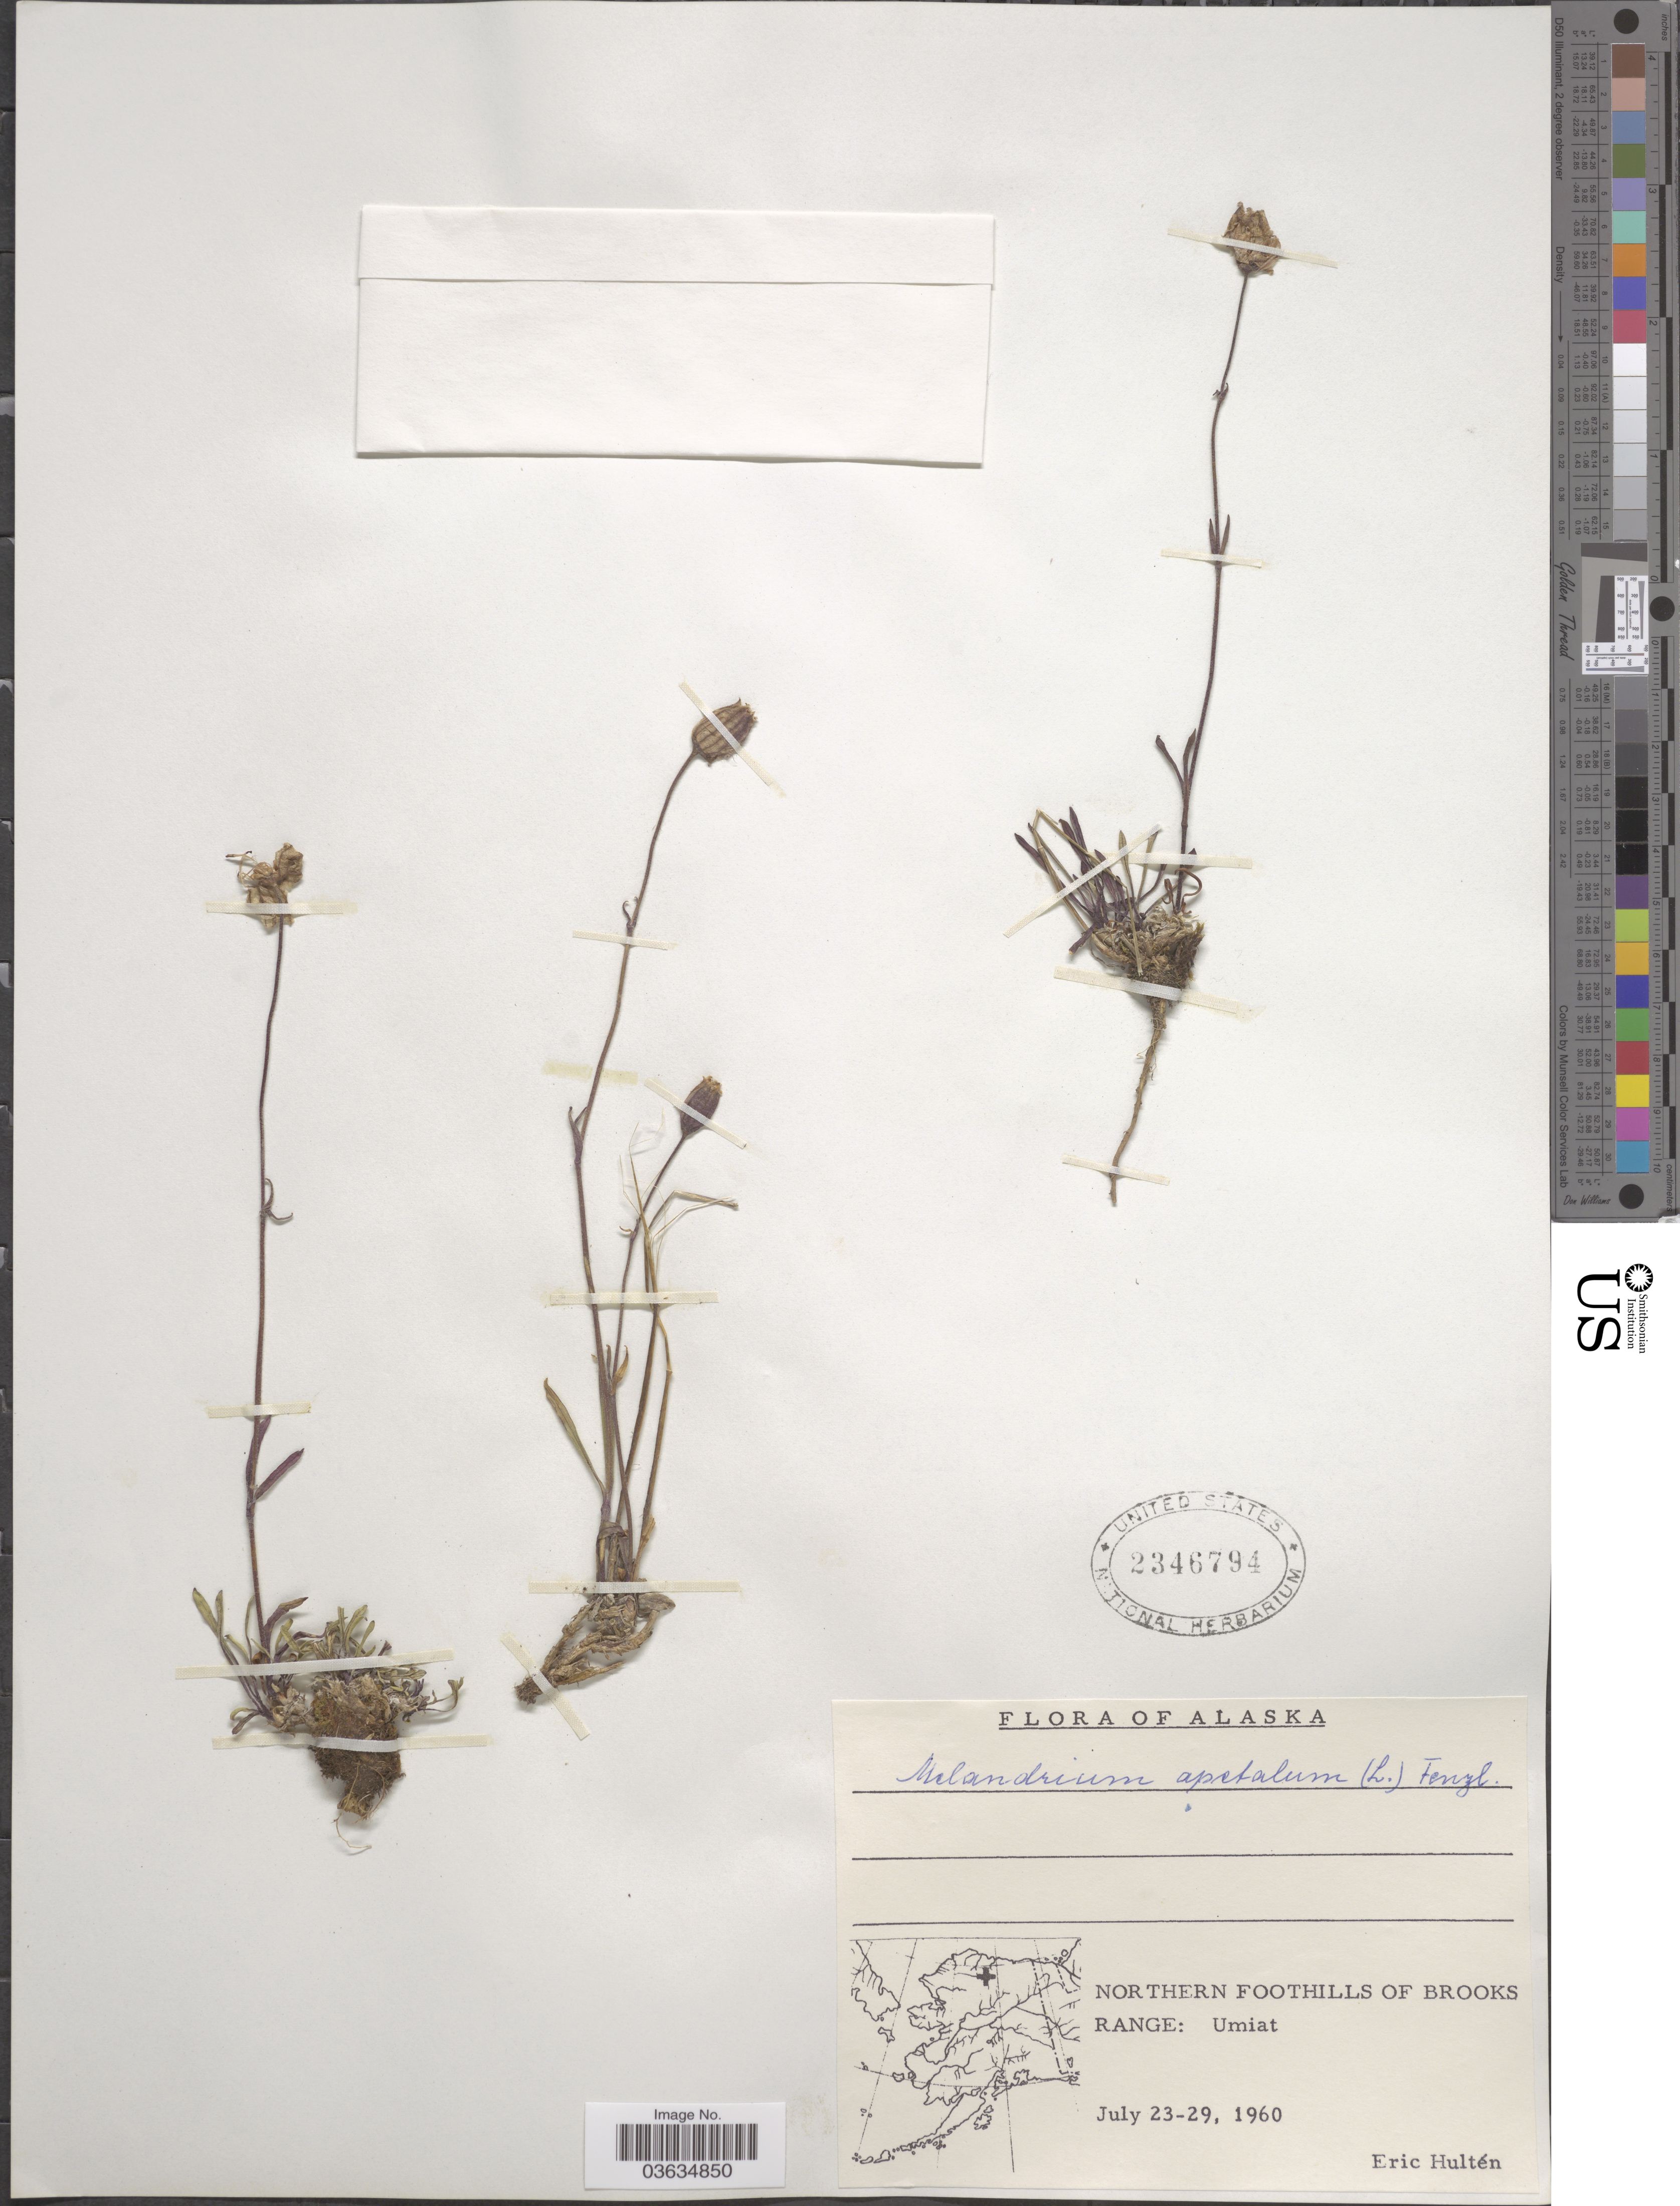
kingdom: Plantae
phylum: Tracheophyta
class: Magnoliopsida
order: Caryophyllales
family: Caryophyllaceae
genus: Silene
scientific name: Silene uralensis subsp. uralensis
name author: (Rupr.) Bocquet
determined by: Strong, Mark T., (BOT), Smithsonian Institution - National Museum of Natural History (UNITED STATES)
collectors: E. G. Hultén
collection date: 1960-07-23/1960-07-29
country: United States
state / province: Alaska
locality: Northern Foothills of Brooks Range: Umiat.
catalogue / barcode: US 2346794